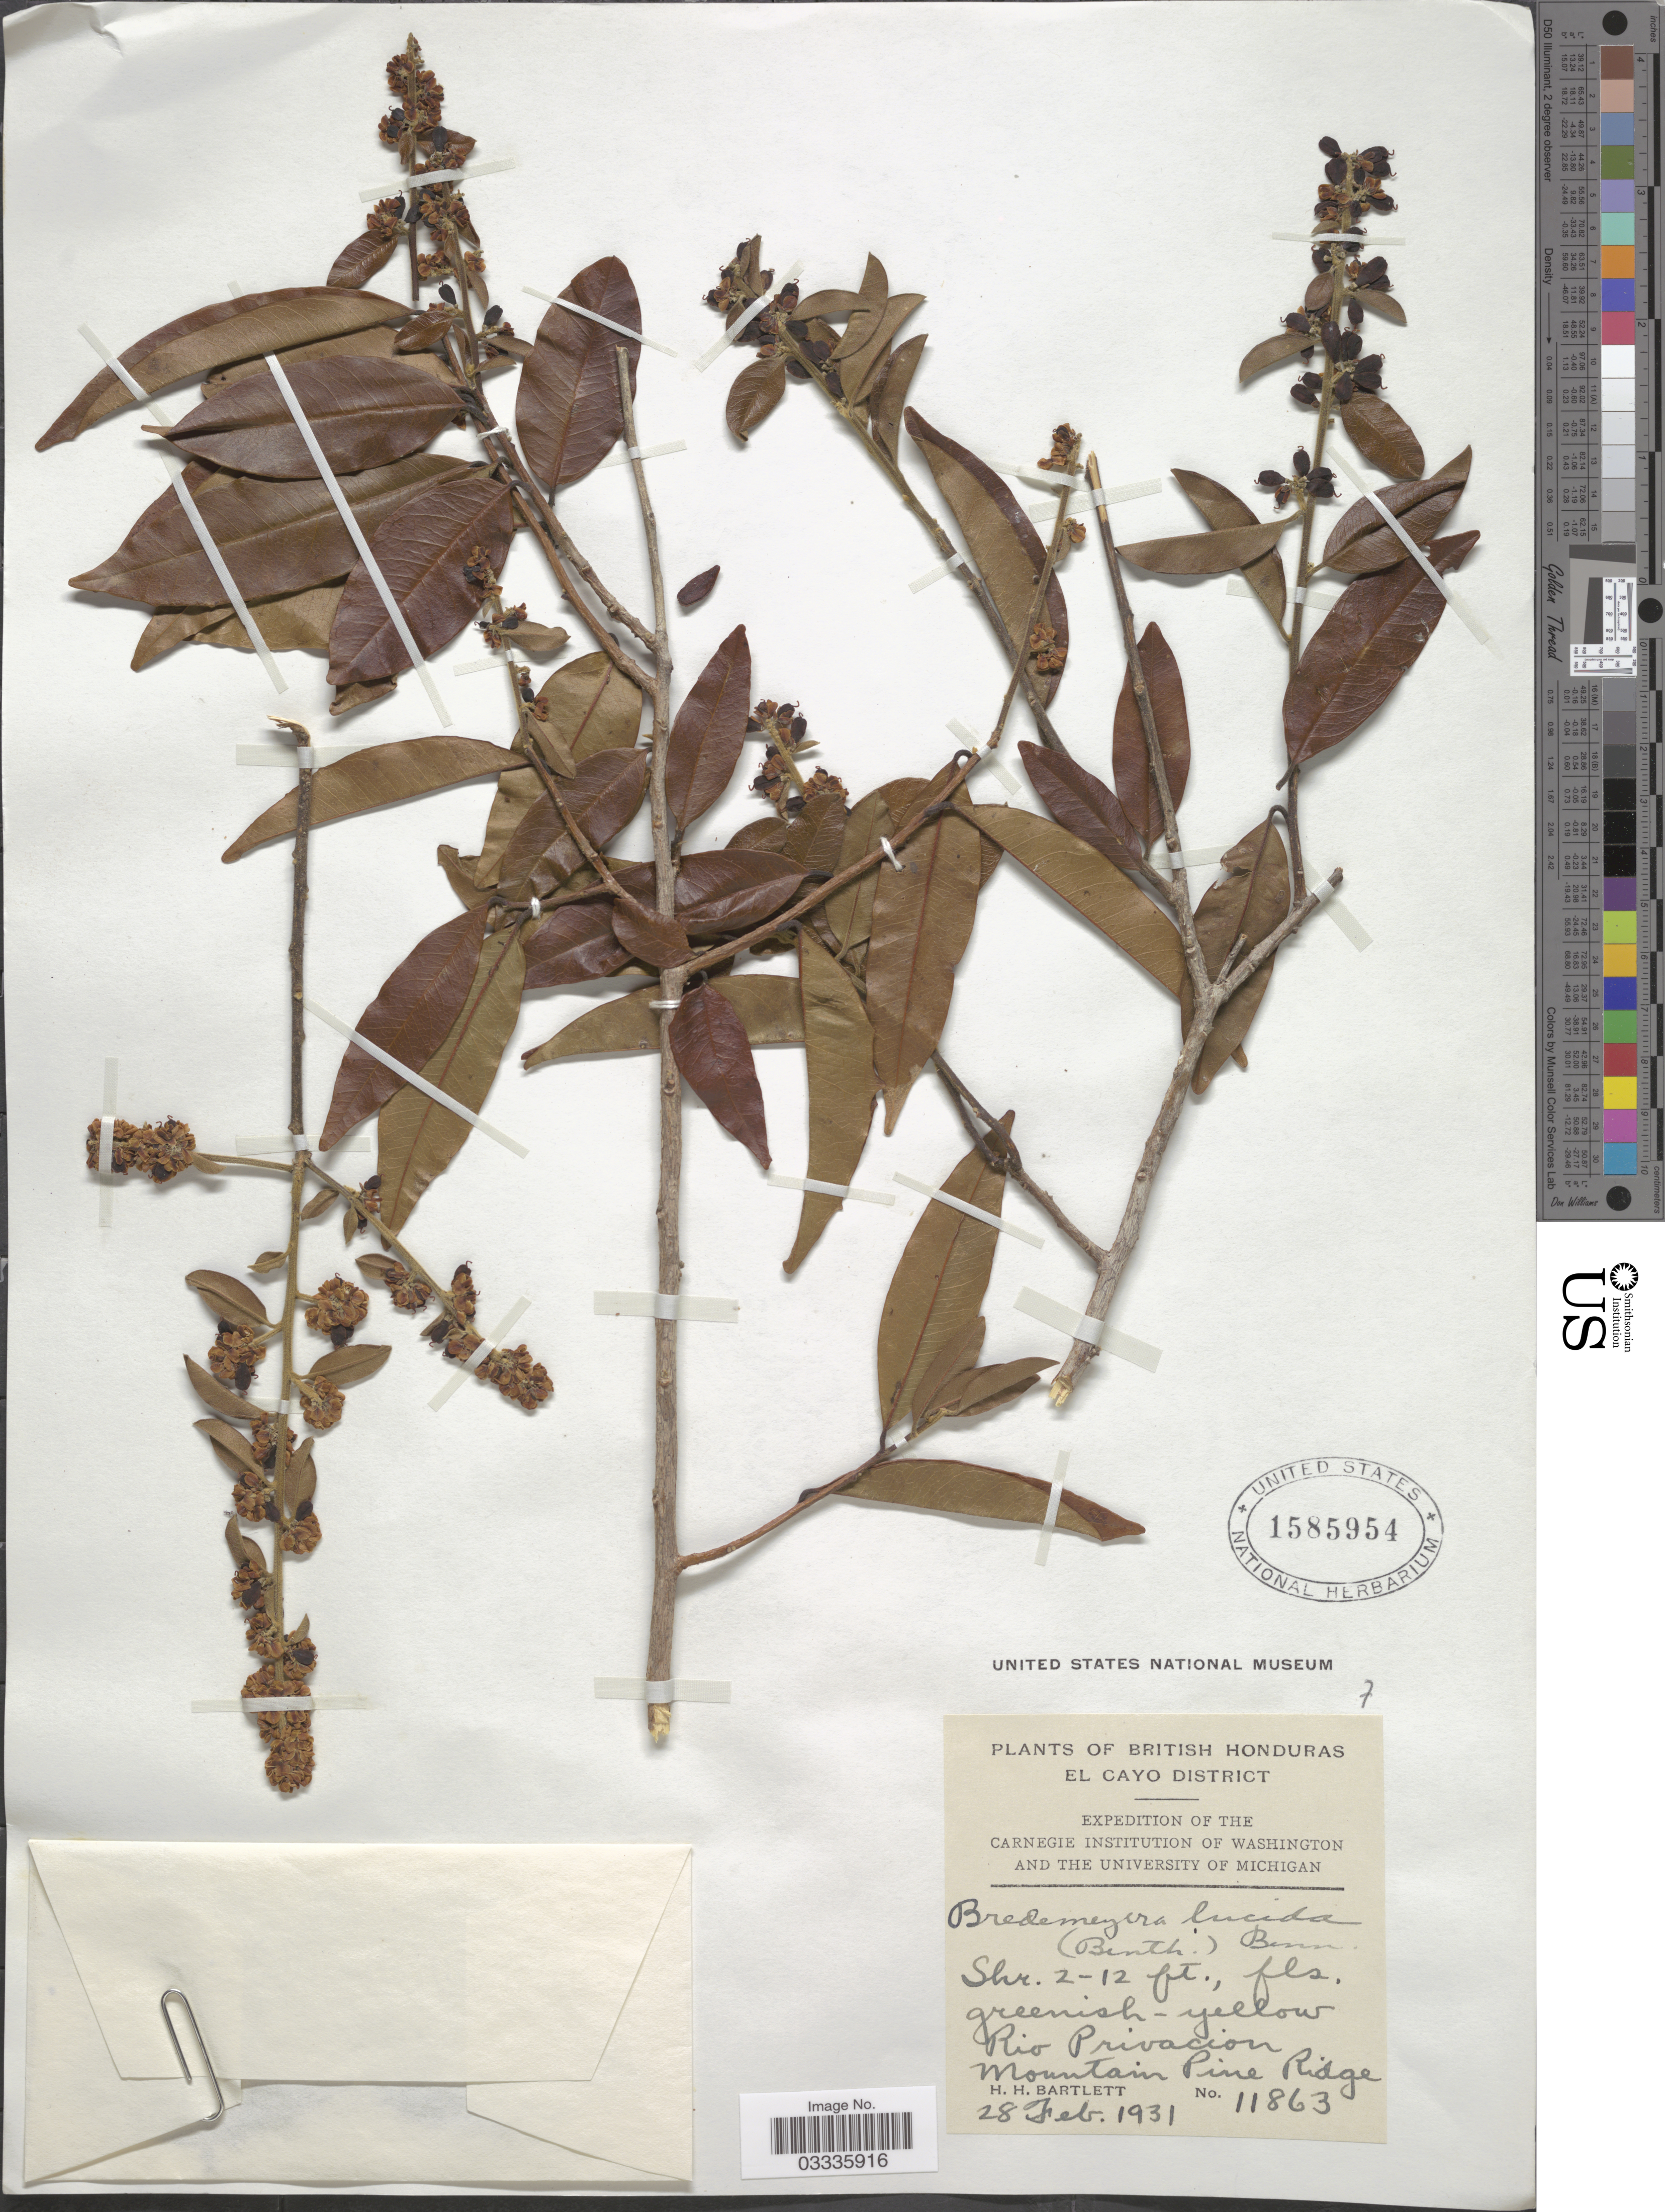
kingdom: Plantae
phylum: Tracheophyta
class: Magnoliopsida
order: Fabales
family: Polygalaceae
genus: Bredemeyera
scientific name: Bredemeyera lucida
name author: (Benth.) Klotzsch ex Hassk.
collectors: H. H. Bartlett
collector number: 11863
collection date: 1931-02-28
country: Belize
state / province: Cayo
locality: British Honduras. El Cayo District. Rio Privacion. Mountain Pine Ridge.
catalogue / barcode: US 1585954